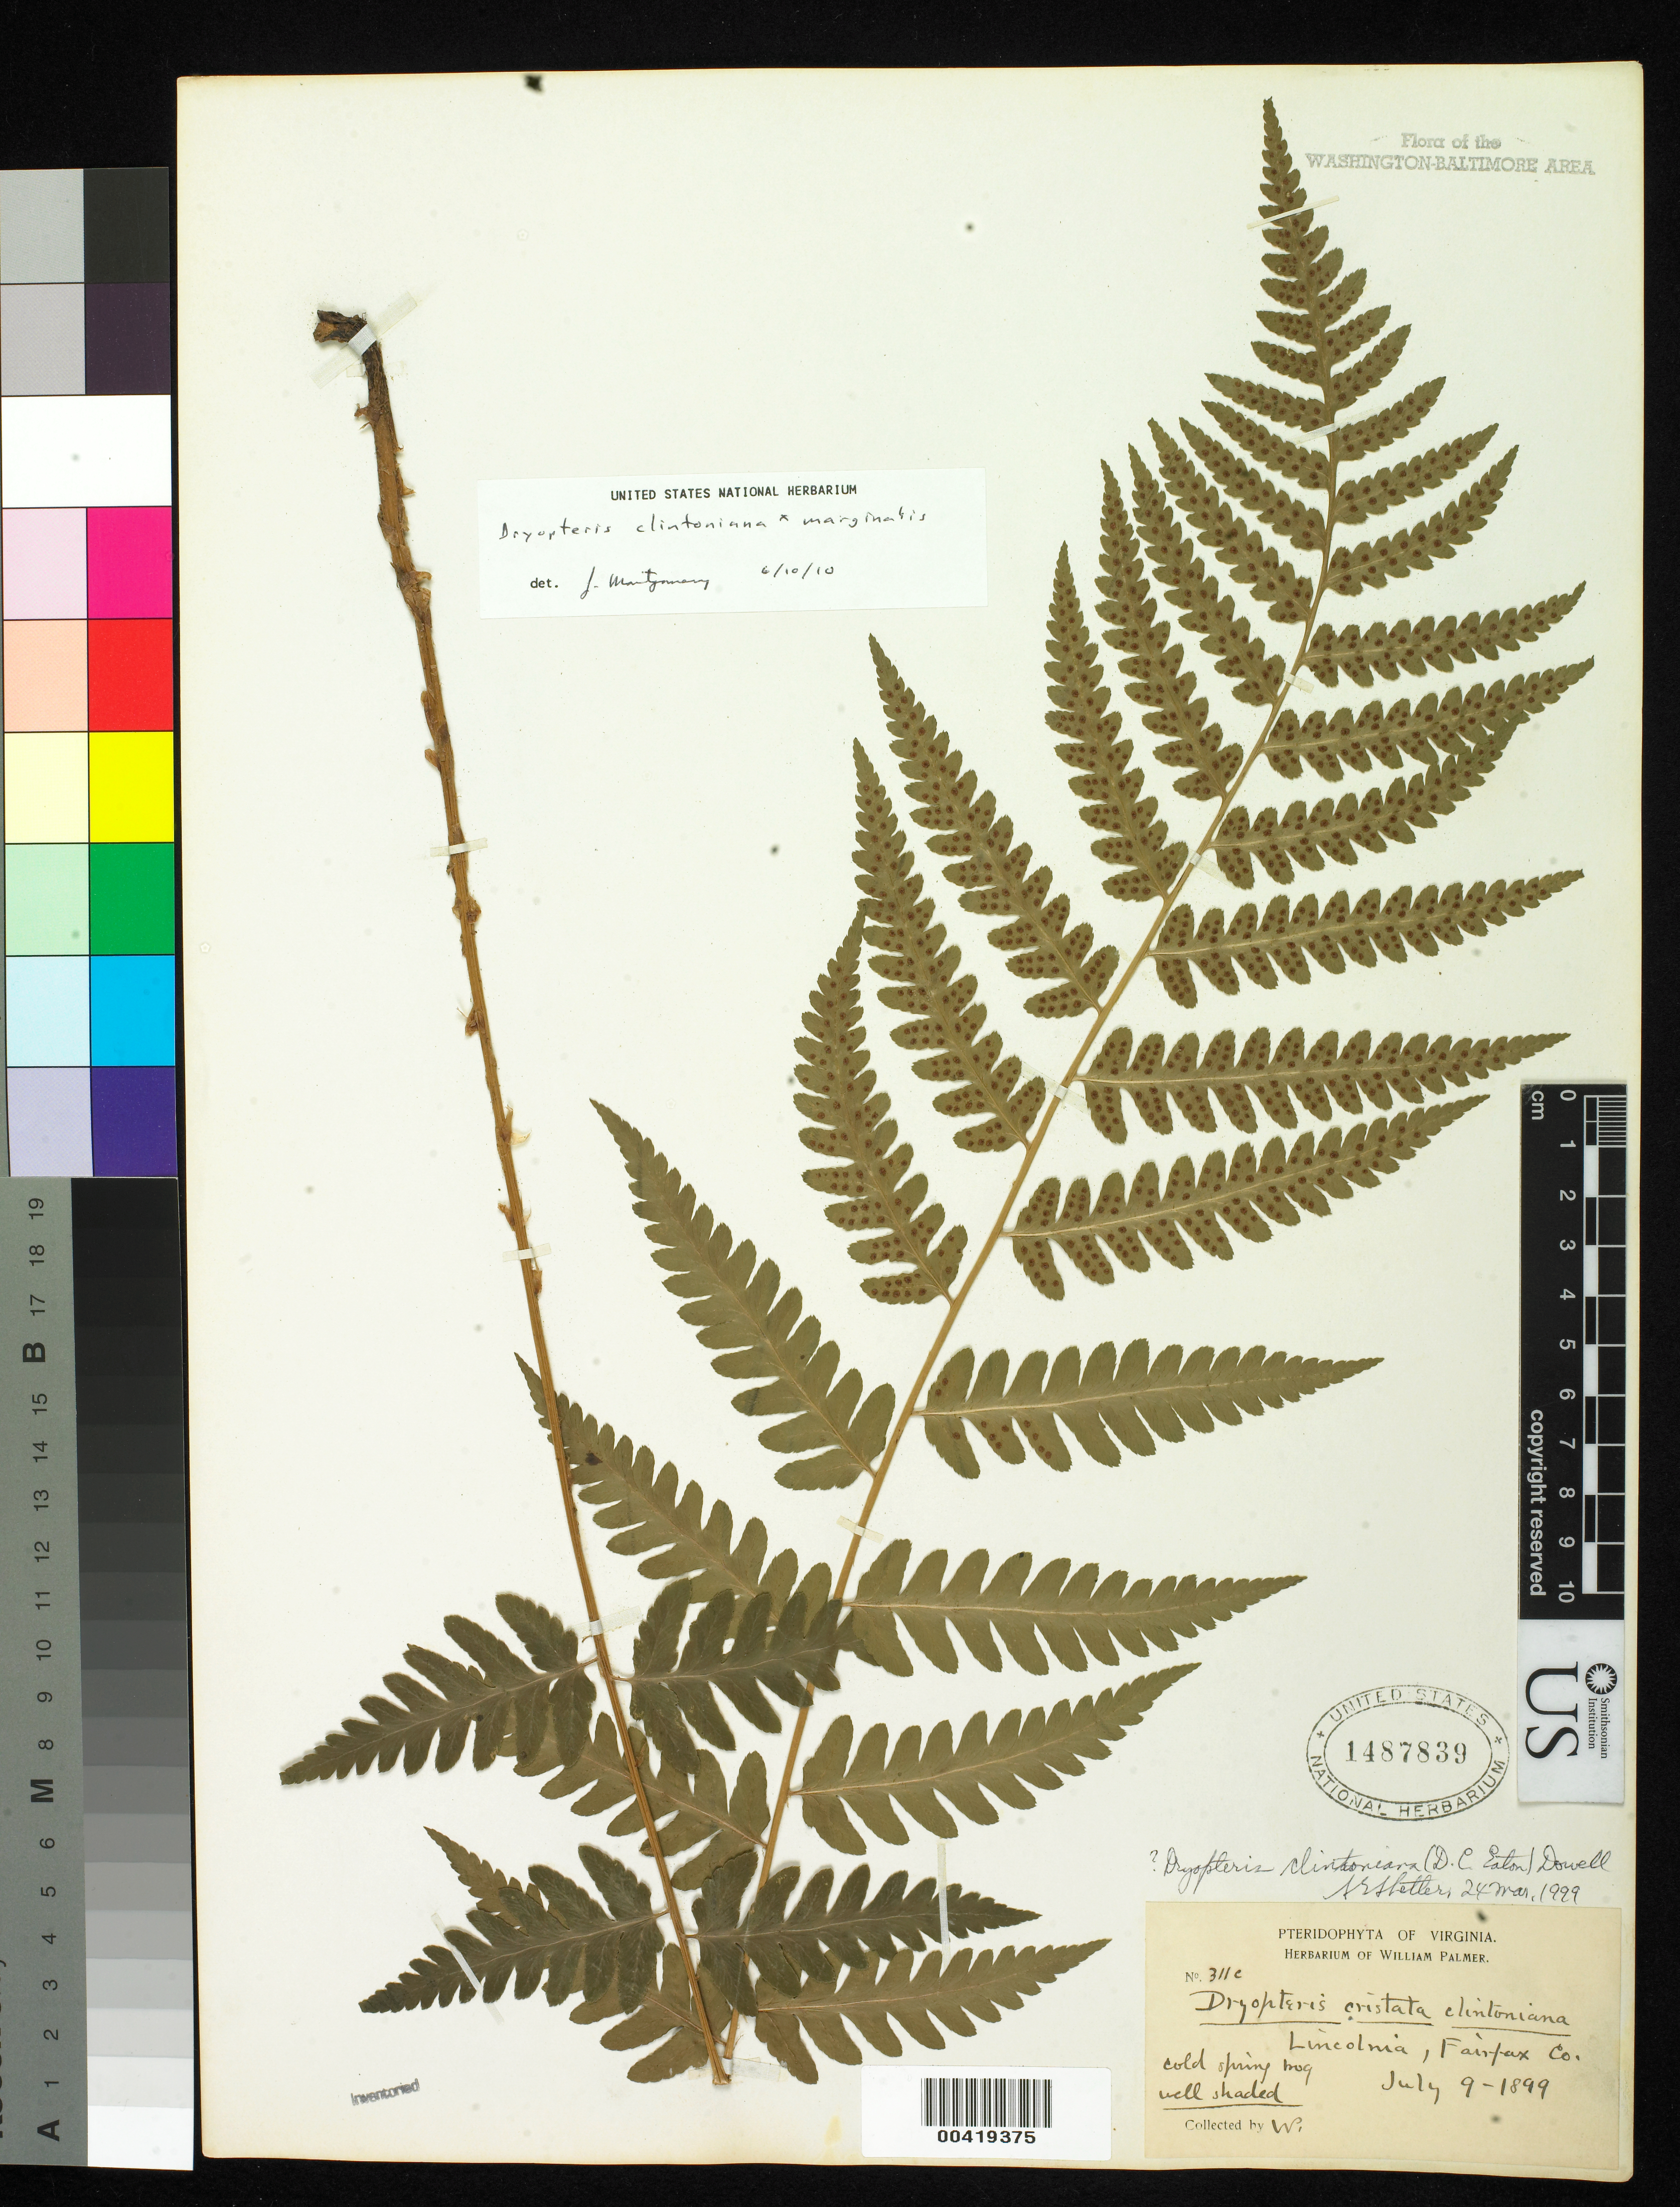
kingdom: Plantae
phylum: Tracheophyta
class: Polypodiopsida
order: Polypodiales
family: Dryopteridaceae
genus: Dryopteris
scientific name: Dryopteris clintoniana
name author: (D.C. Eaton) Dowell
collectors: W. Palmer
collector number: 311C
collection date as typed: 09 Jul 1899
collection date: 1899-07-09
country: United States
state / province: Virginia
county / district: Fairfax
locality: Lincolnia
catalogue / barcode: US 1487839